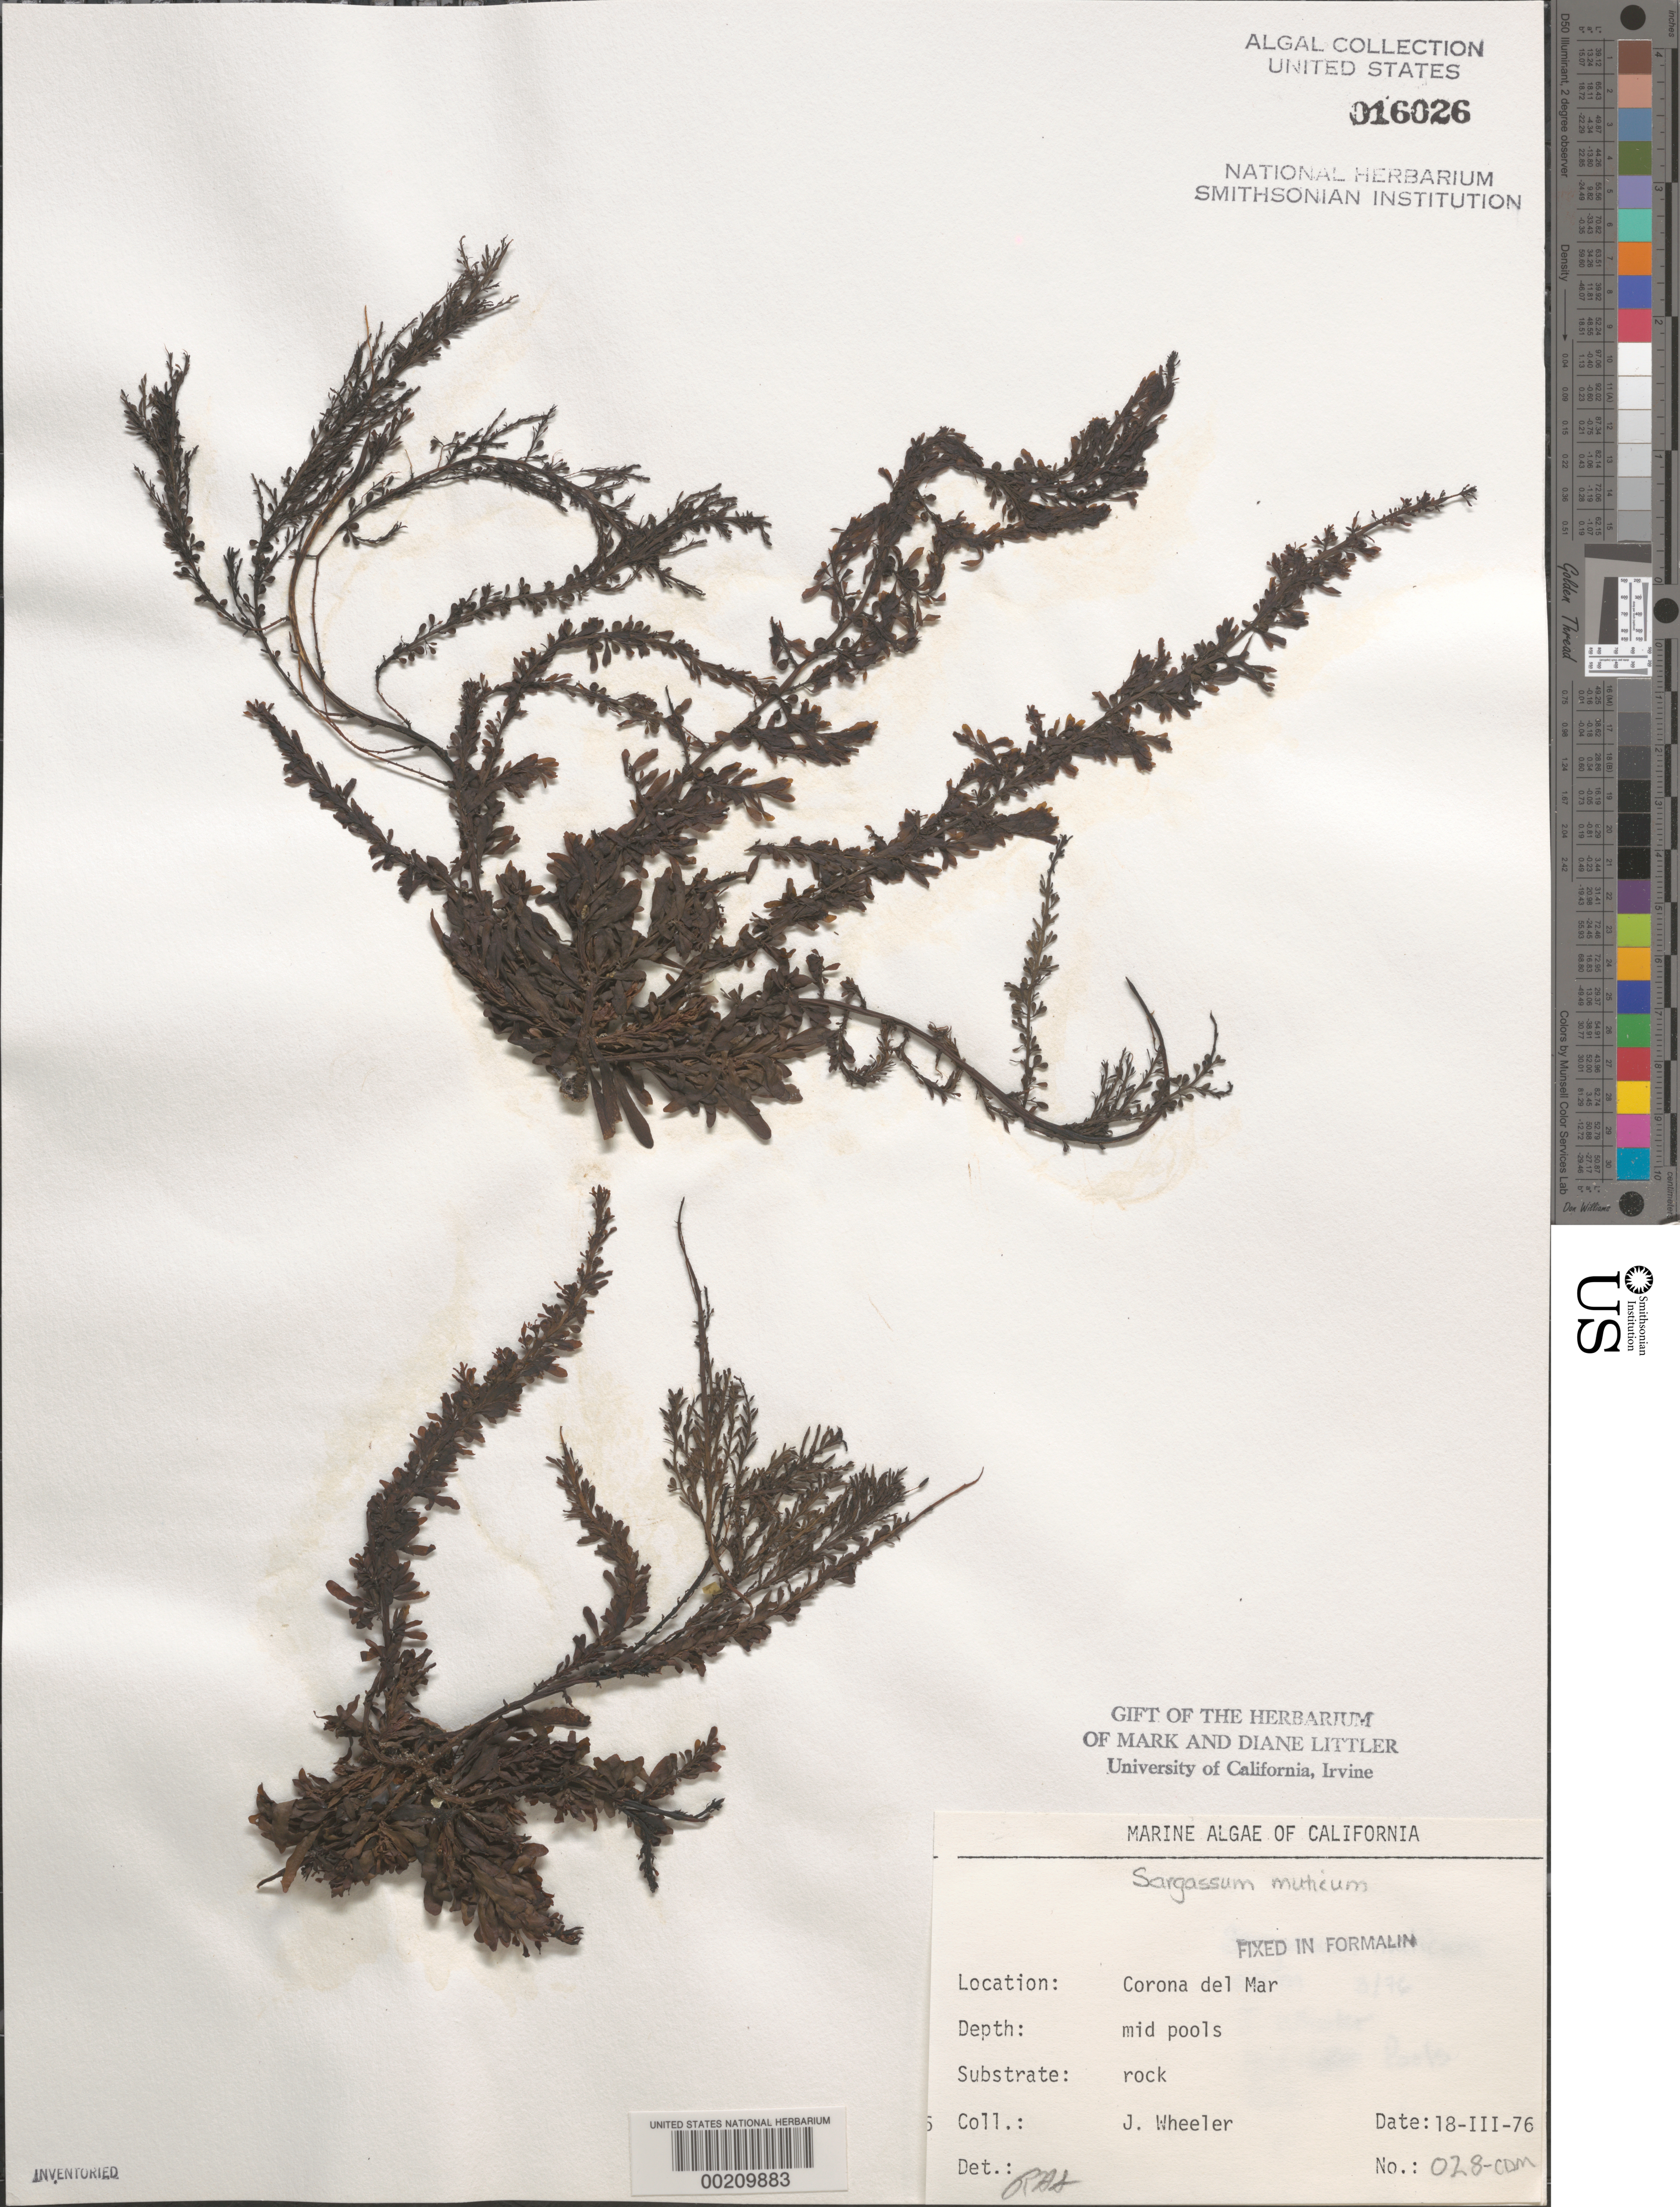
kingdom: Chromista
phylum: Ochrophyta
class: Phaeophyceae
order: Fucales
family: Sargassaceae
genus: Sargassum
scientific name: Sargassum muticum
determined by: Sims, Robert H.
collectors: J. L. Wheeler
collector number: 028-cdm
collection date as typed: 18 Mar 1976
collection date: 1976-03-18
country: United States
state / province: California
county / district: Orange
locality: Corona del Mar, mouth of Morning Canyon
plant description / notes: BLM-SOCALBIGHT Rocky Intertidal Survey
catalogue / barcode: US 16026